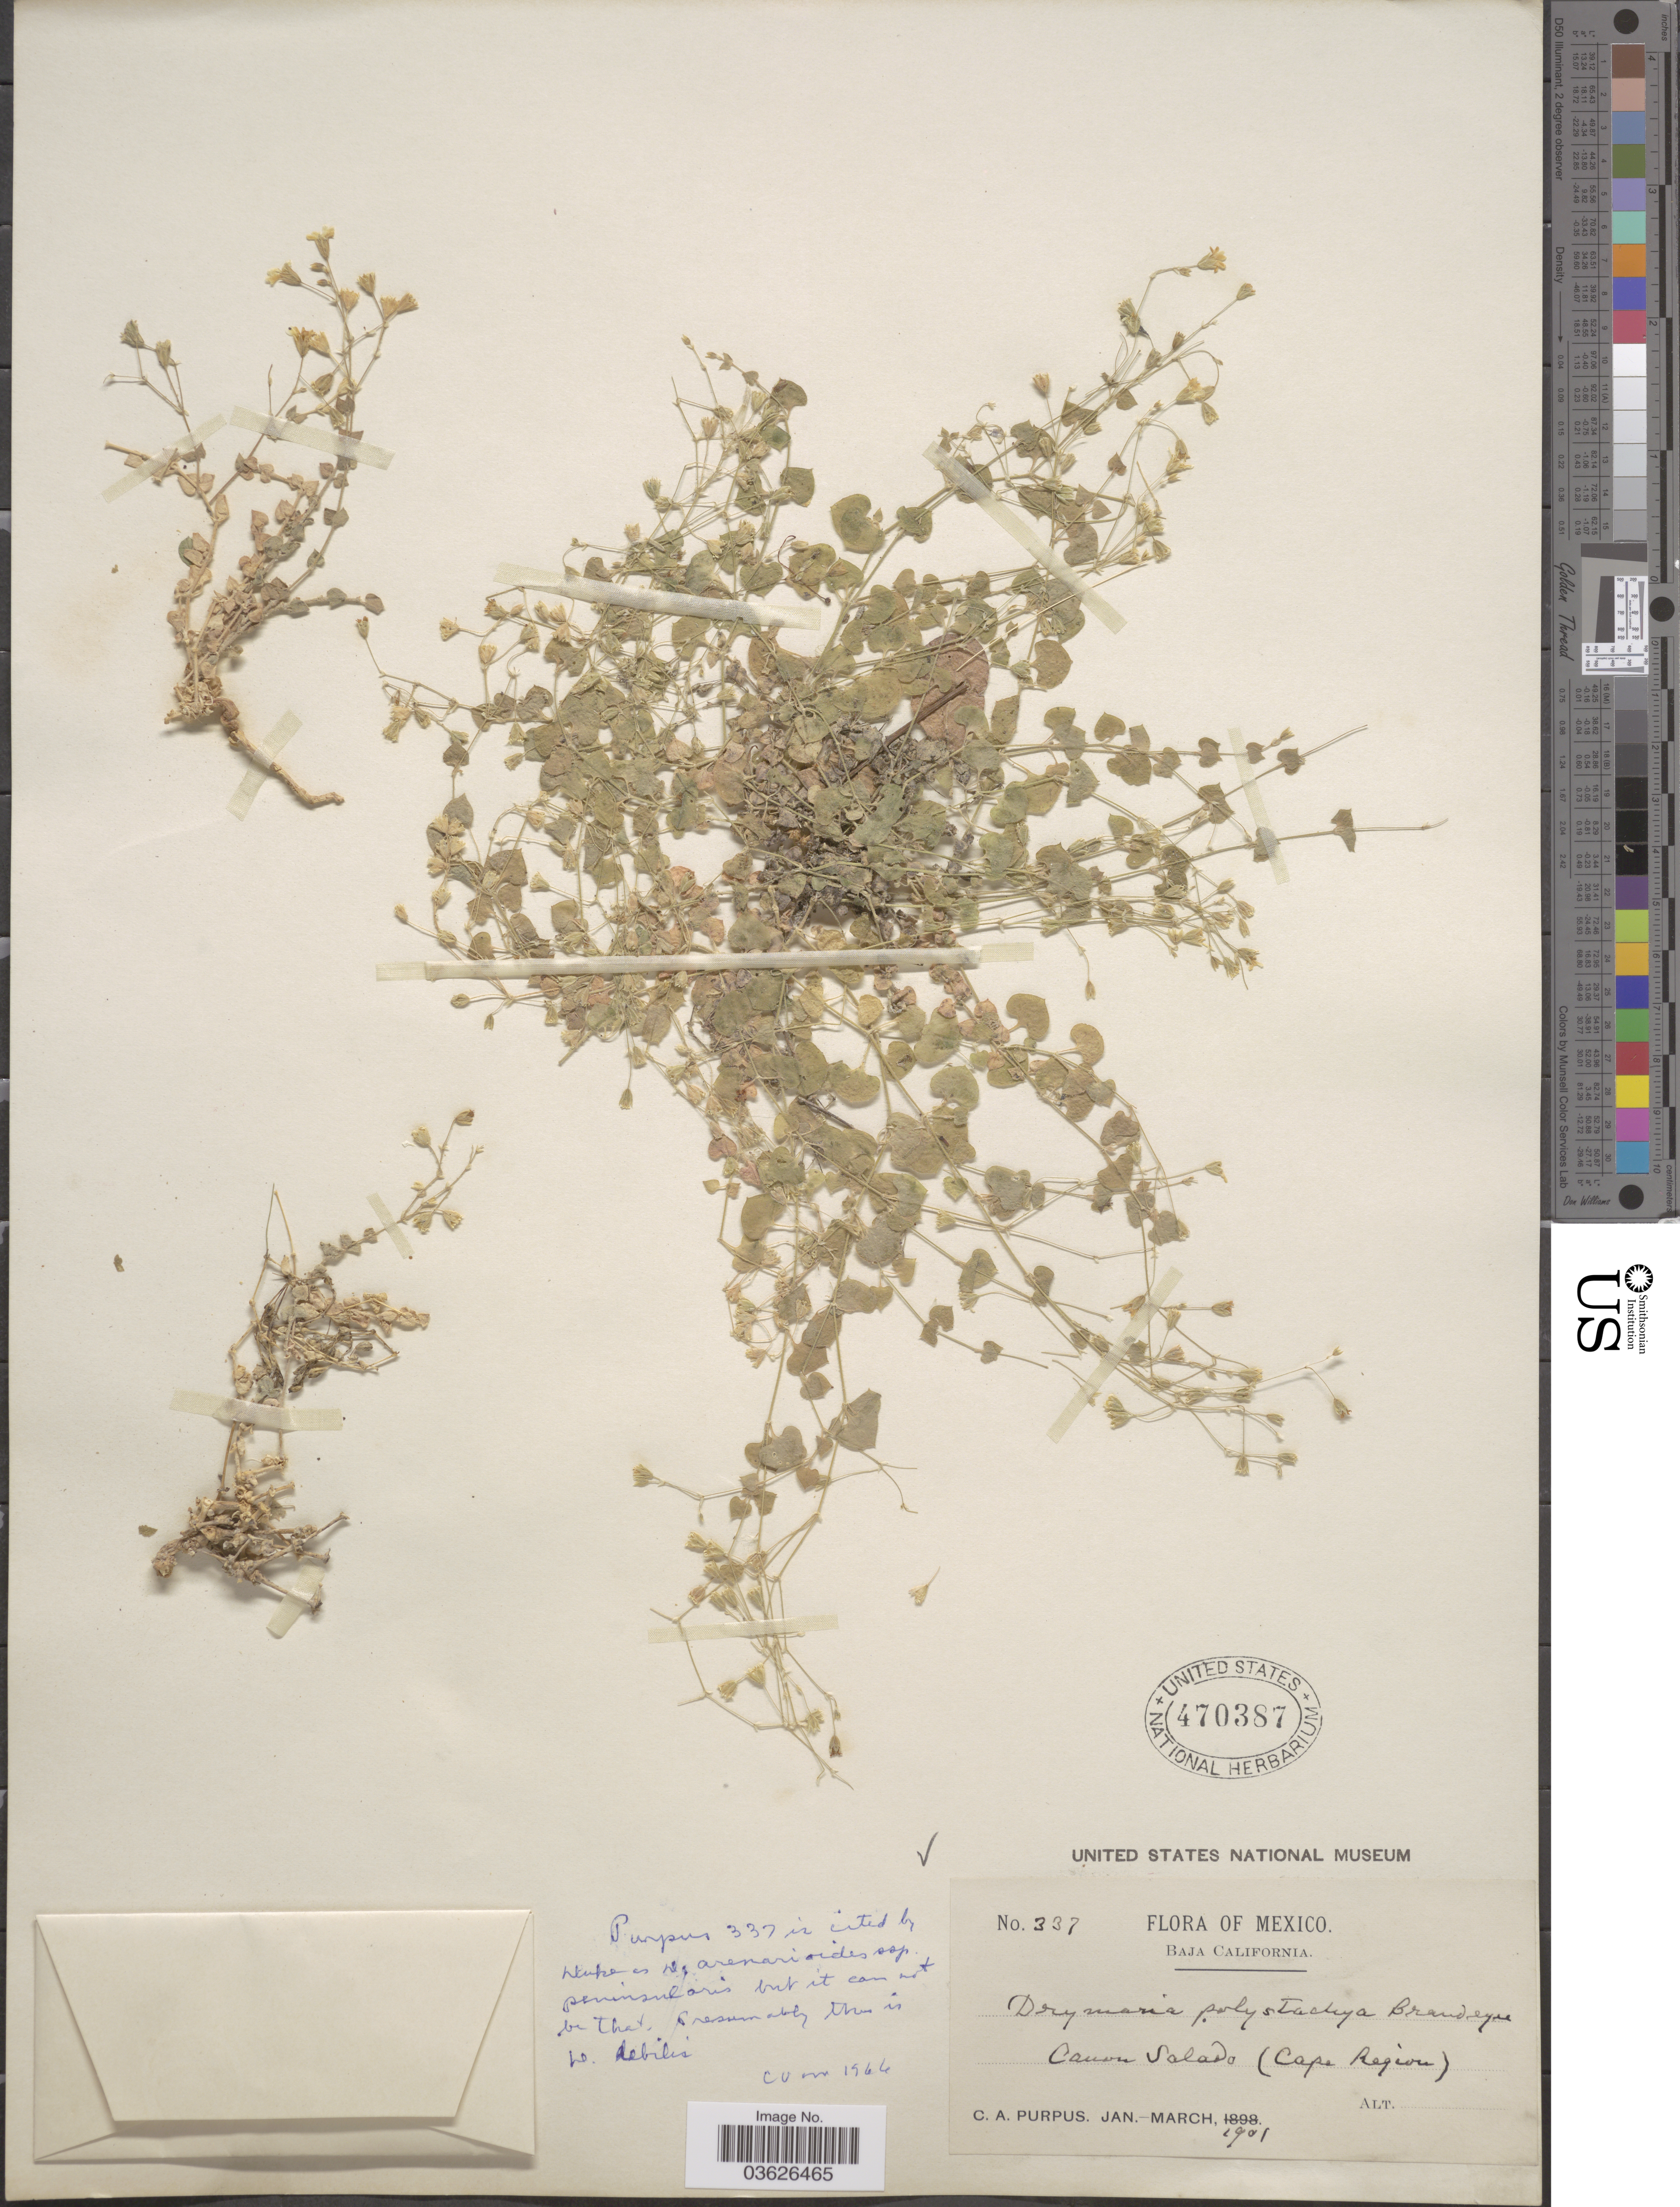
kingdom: Plantae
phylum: Tracheophyta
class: Magnoliopsida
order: Caryophyllales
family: Caryophyllaceae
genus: Drymaria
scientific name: Drymaria debilis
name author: Brandegee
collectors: C. A. Purpus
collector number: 337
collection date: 1901-01/1901-03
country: Mexico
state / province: Baja California Sur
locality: Canon Salado (Cape Region).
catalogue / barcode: US 470387